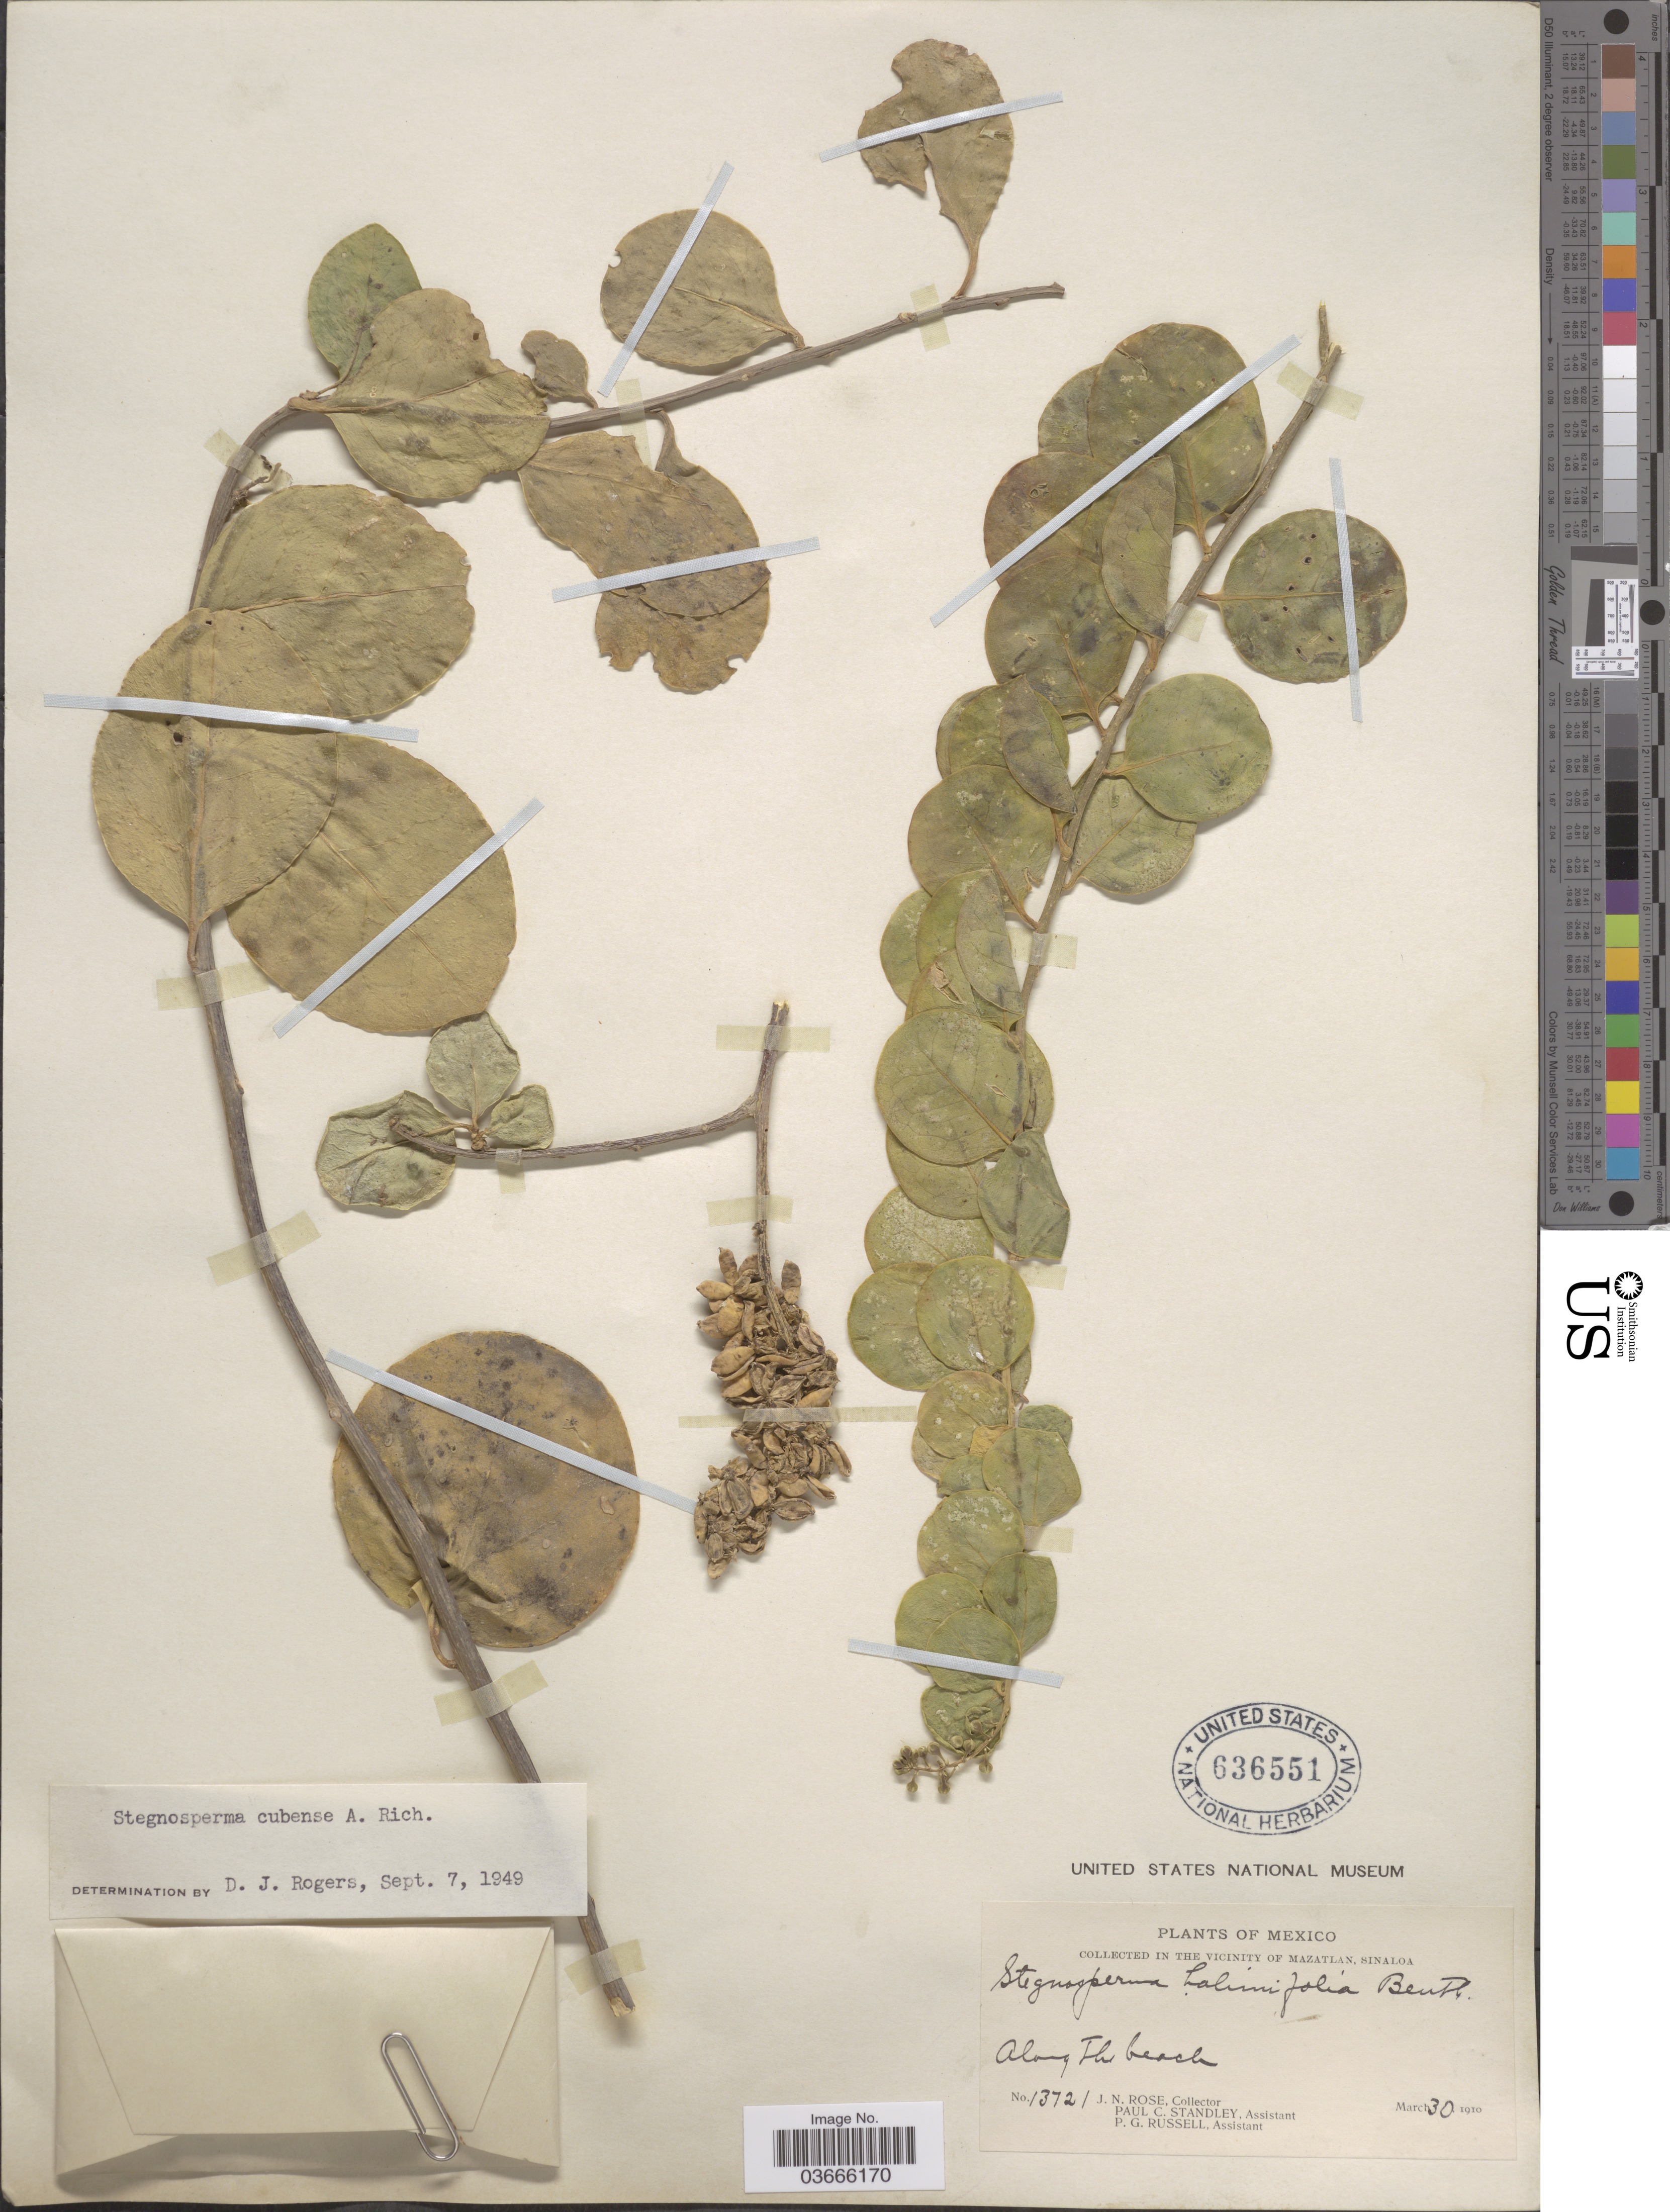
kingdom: Plantae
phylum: Tracheophyta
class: Magnoliopsida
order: Caryophyllales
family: Stegnospermataceae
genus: Stegnosperma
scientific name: Stegnosperma cubense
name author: A. Rich.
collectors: J. N. Rose, P. C. Standley & P. G. Russell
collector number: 13721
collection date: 1910-03-30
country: Mexico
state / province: Sinaloa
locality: In the vicinity of Mazatlan. Along the beach.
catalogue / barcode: US 636551